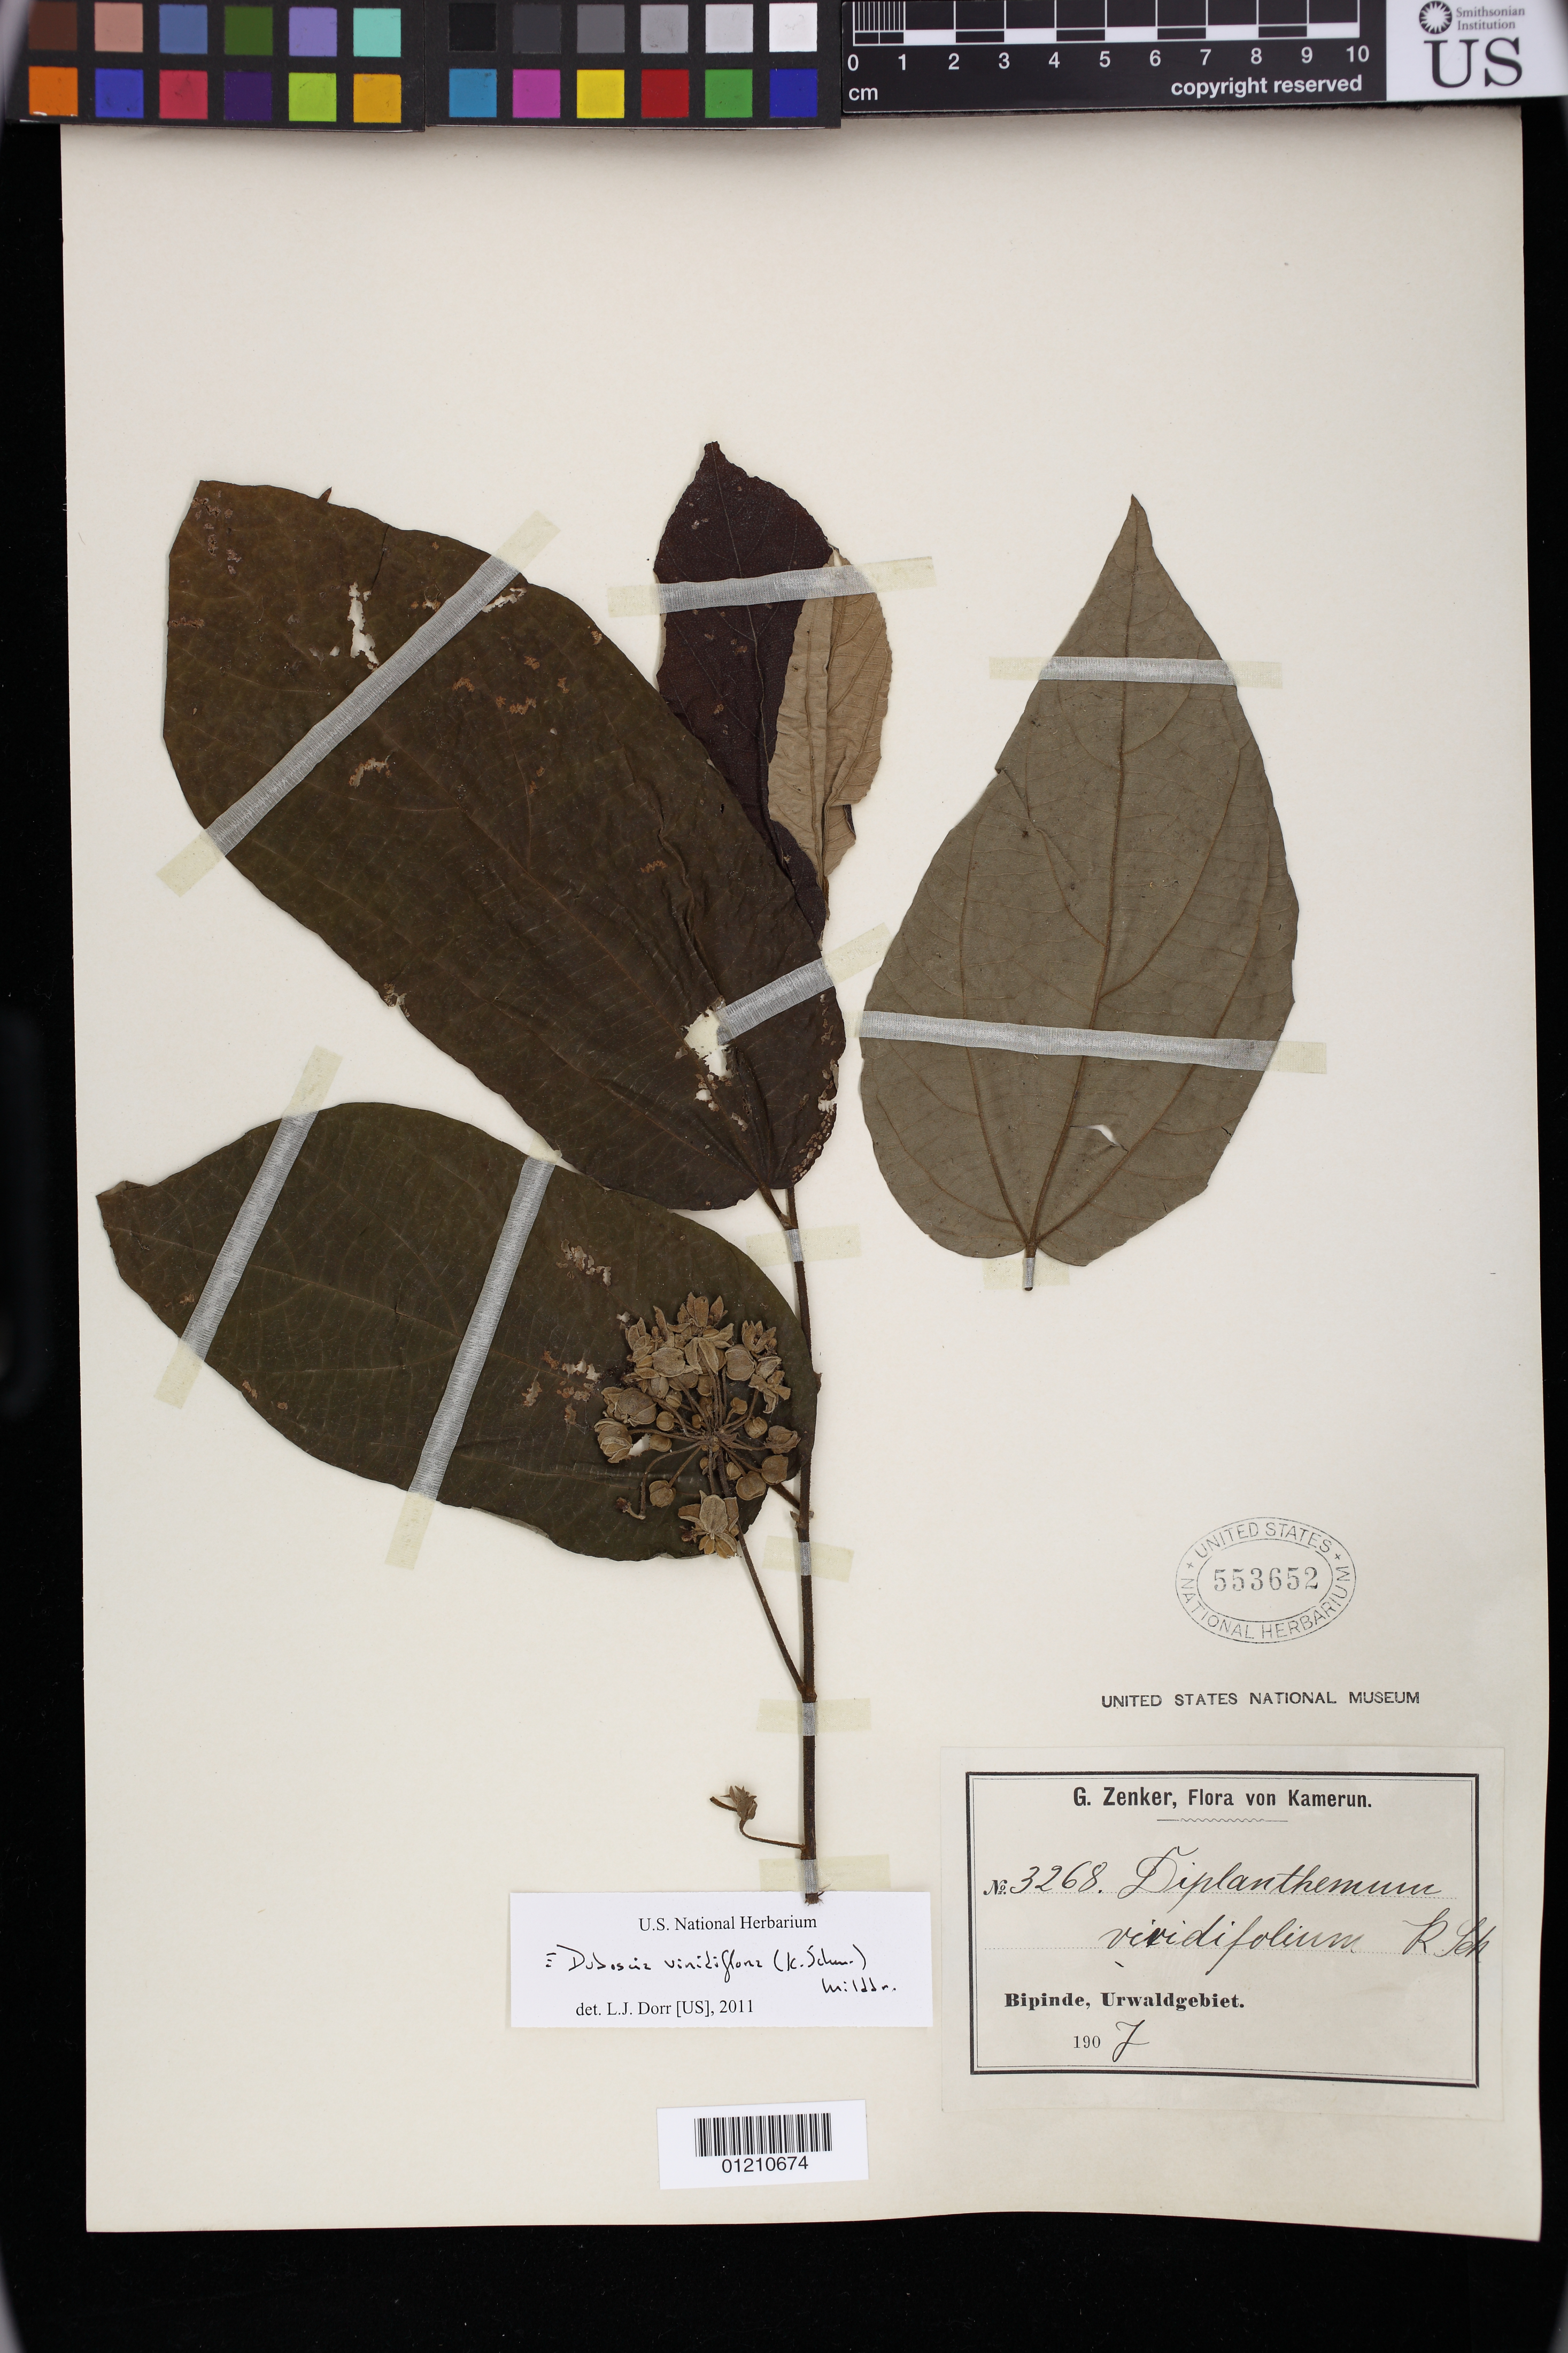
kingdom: Plantae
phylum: Tracheophyta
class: Magnoliopsida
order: Malvales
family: Malvaceae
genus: Duboscia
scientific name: Duboscia viridiflora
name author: (K. Schum.) Mildb.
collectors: G. A. Zenker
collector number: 3268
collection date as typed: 1907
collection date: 1907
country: Cameroon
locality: Bipinde, Urwaldgebiet.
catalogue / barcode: US 553652